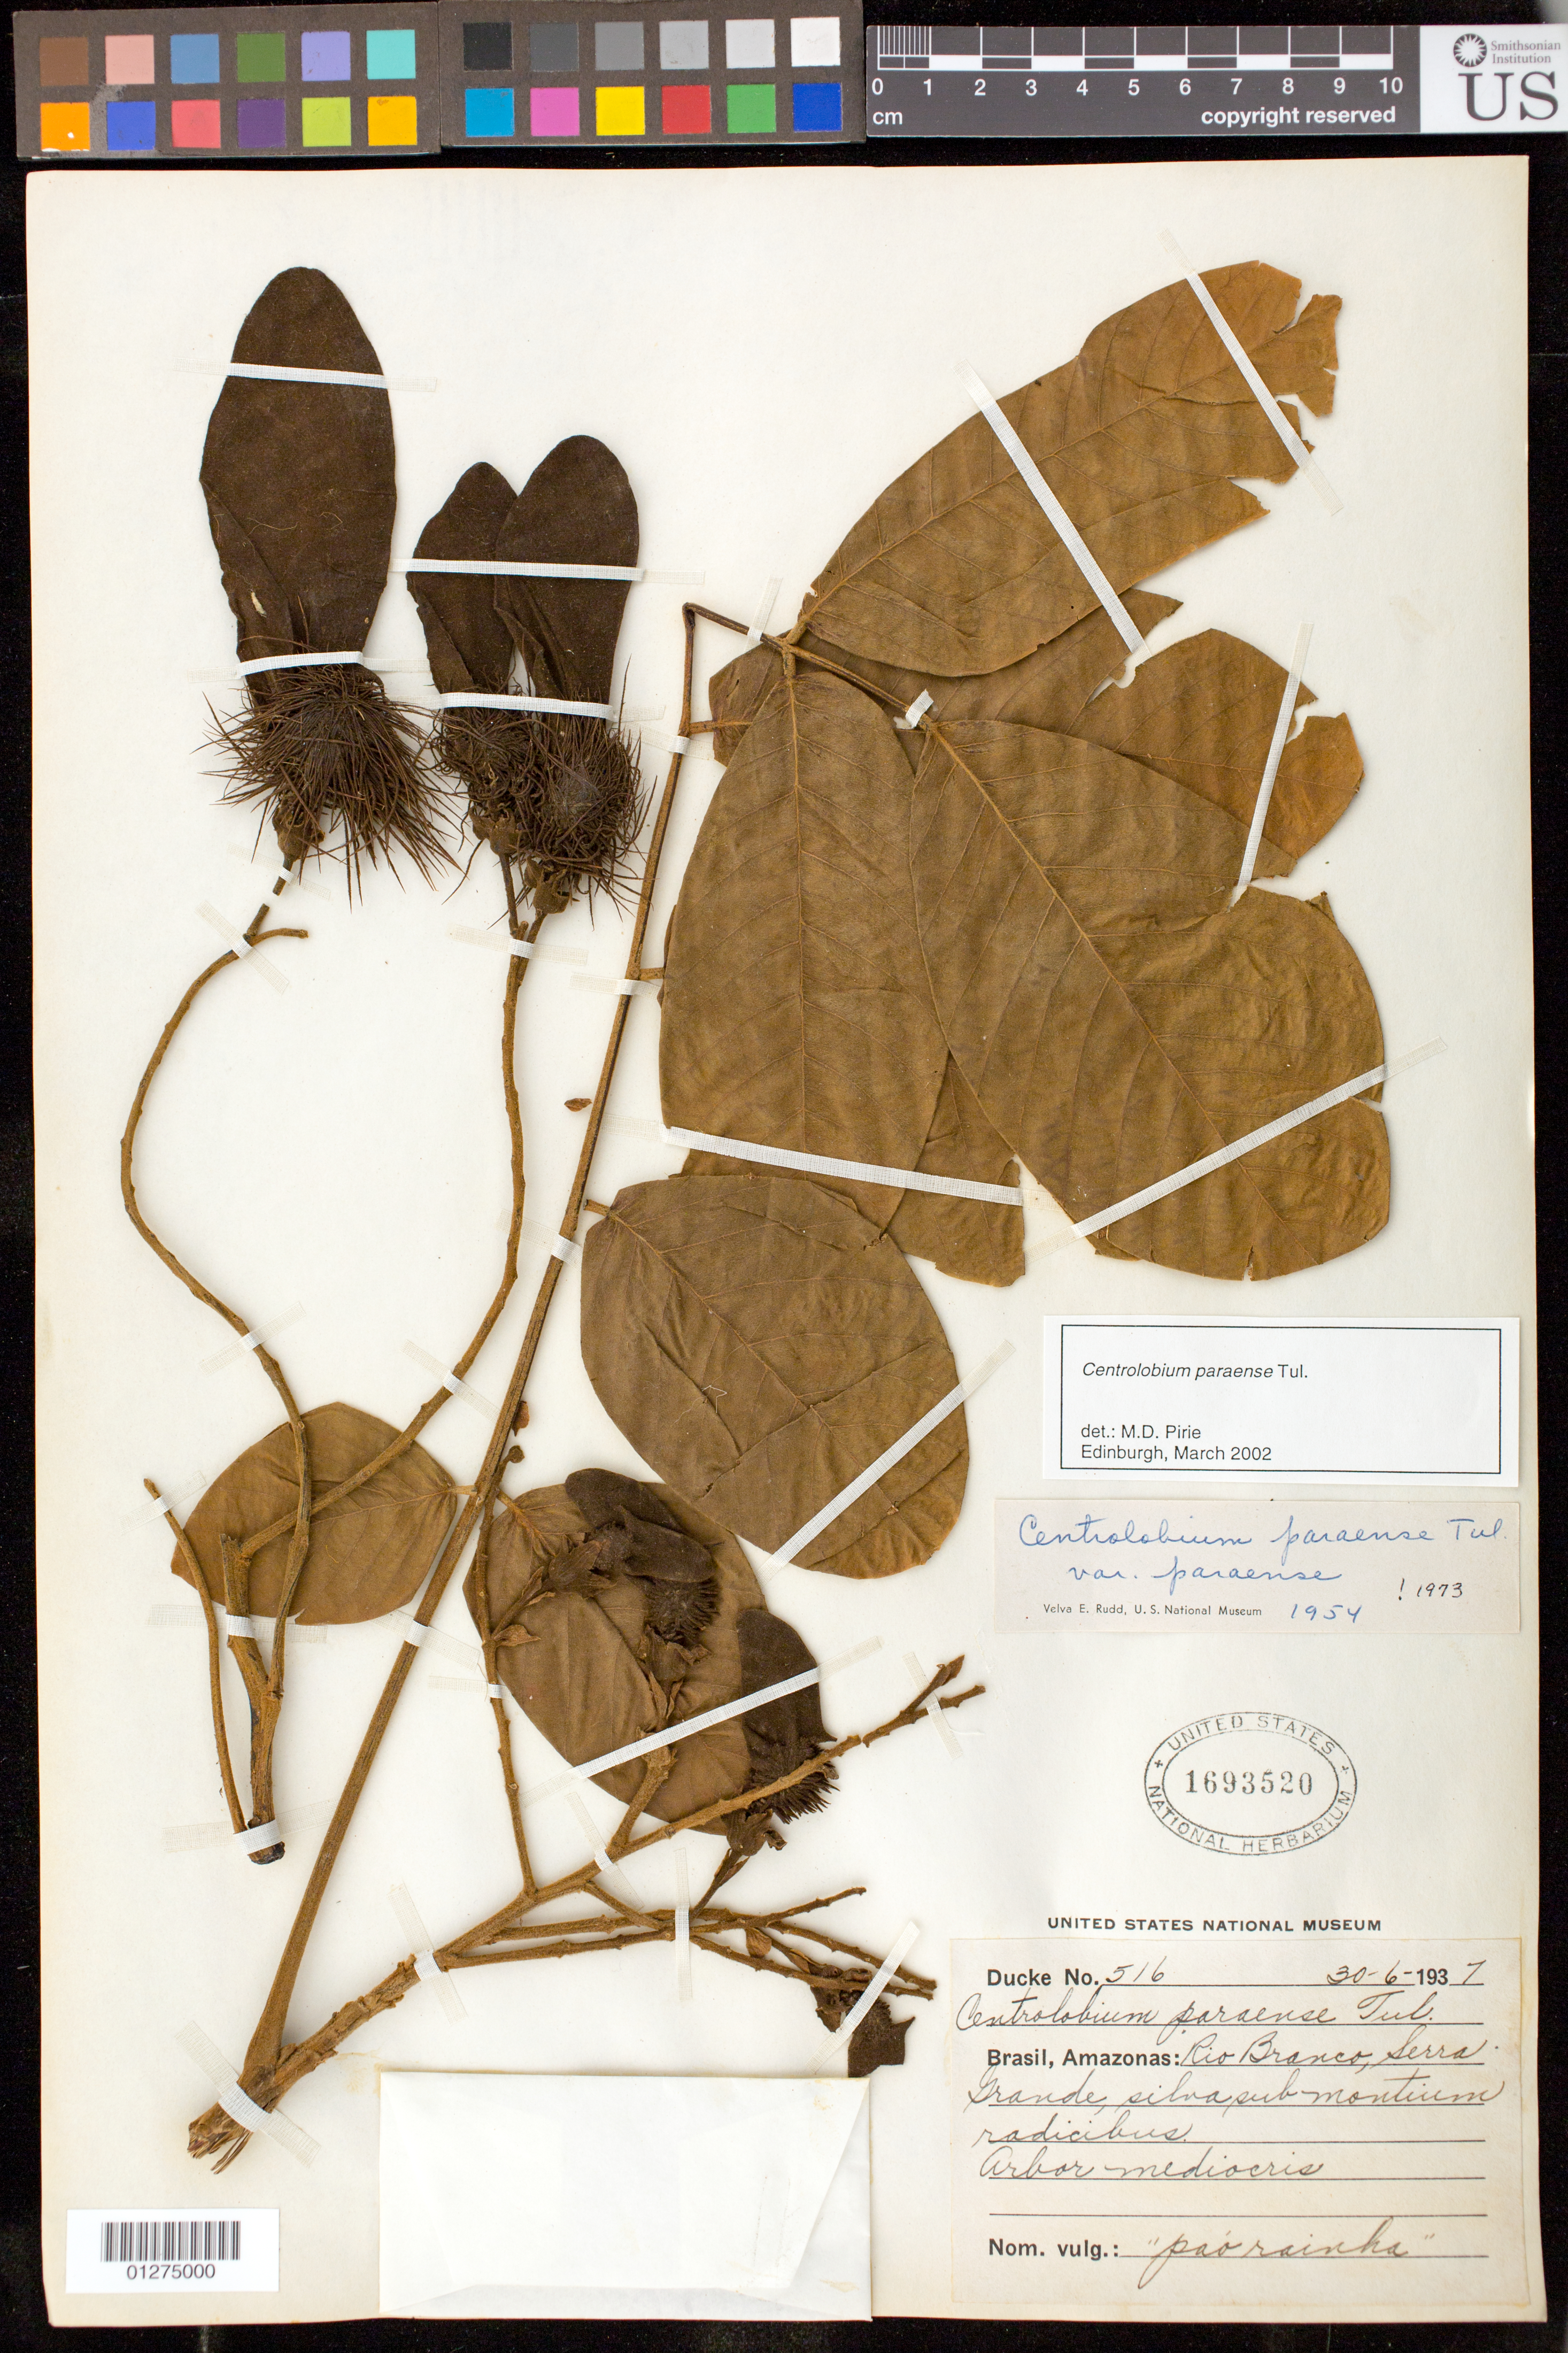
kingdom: Plantae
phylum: Tracheophyta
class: Magnoliopsida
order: Fabales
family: Fabaceae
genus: Centrolobium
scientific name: Centrolobium paraense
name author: Tul.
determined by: Pirie, M. D., (U)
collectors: A. Ducke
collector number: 516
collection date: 1937-06-30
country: Brazil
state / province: Amazonas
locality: Serra Grande, Rio Branco (civ. Amazonas). silva sub montis radicibus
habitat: arbor mediocris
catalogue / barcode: US 1693520